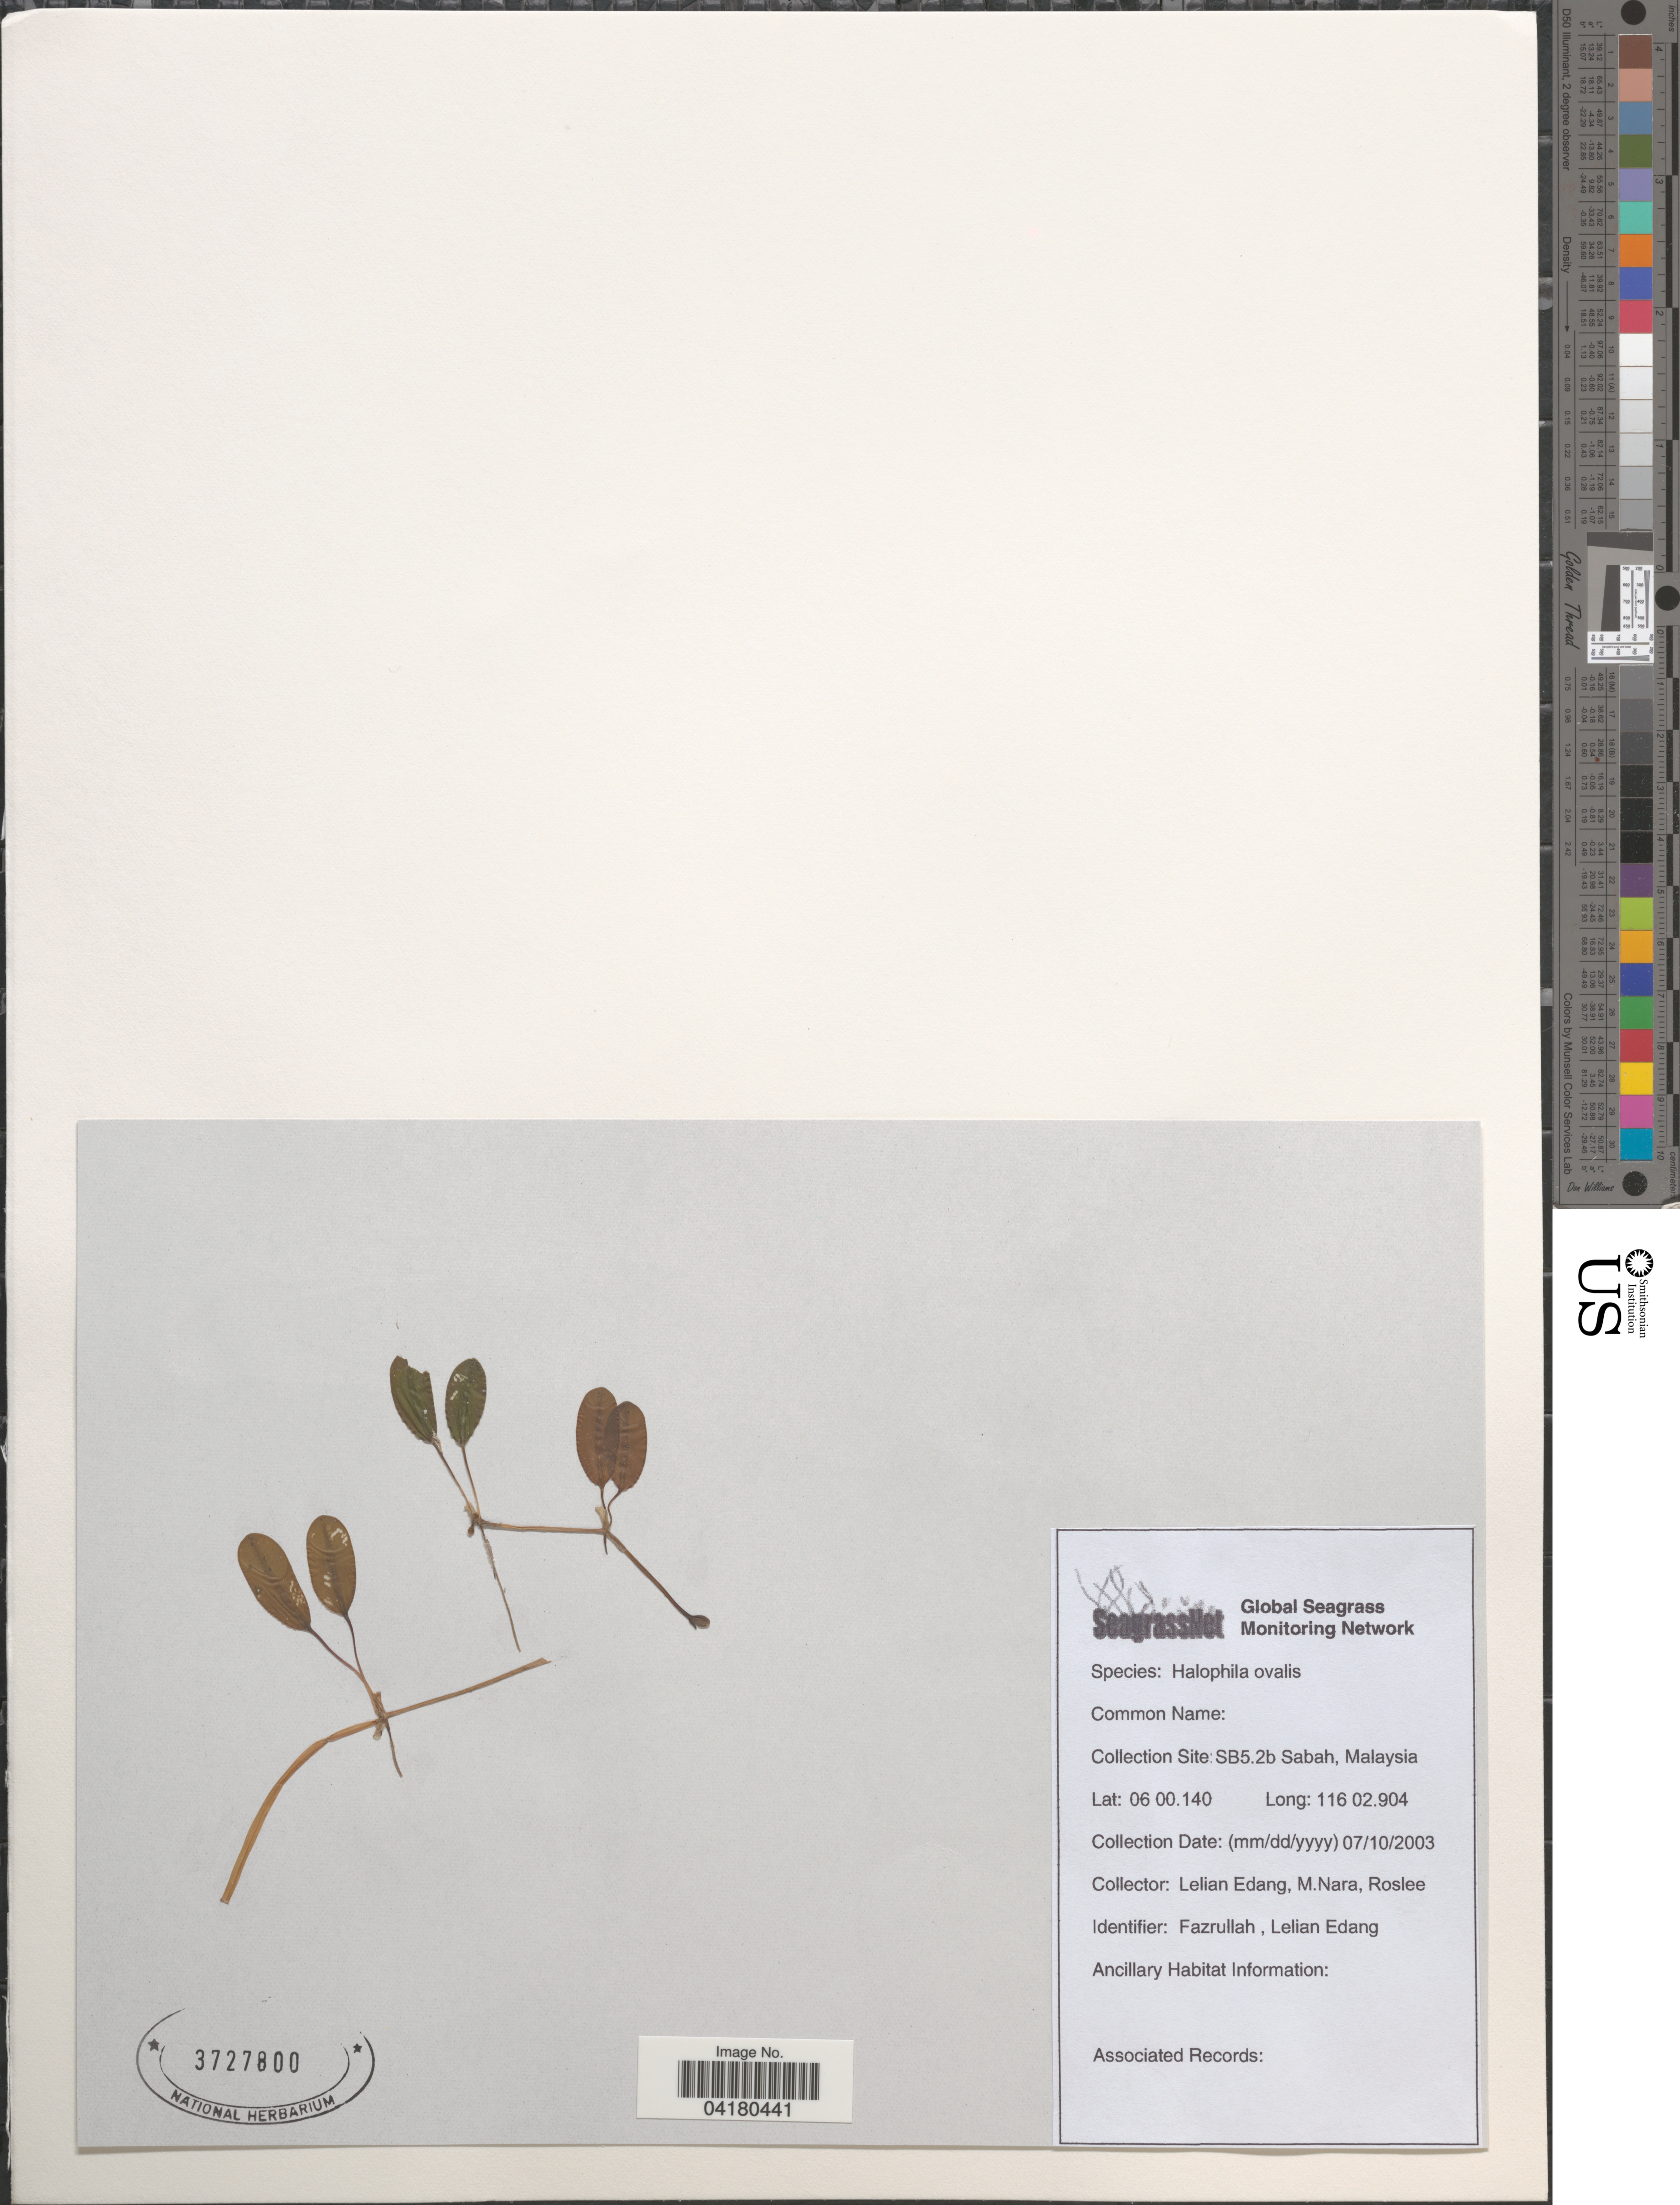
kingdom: Plantae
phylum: Tracheophyta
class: Liliopsida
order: Alismatales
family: Hydrocharitaceae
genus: Halophila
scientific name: Halophila ovalis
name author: (R. Br.) Hook. f.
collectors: L. Edang, M. Nara & Roslee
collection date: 2003-10-07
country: Malaysia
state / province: Sabah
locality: Collection Site: SB5.2b.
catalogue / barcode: US 3727800